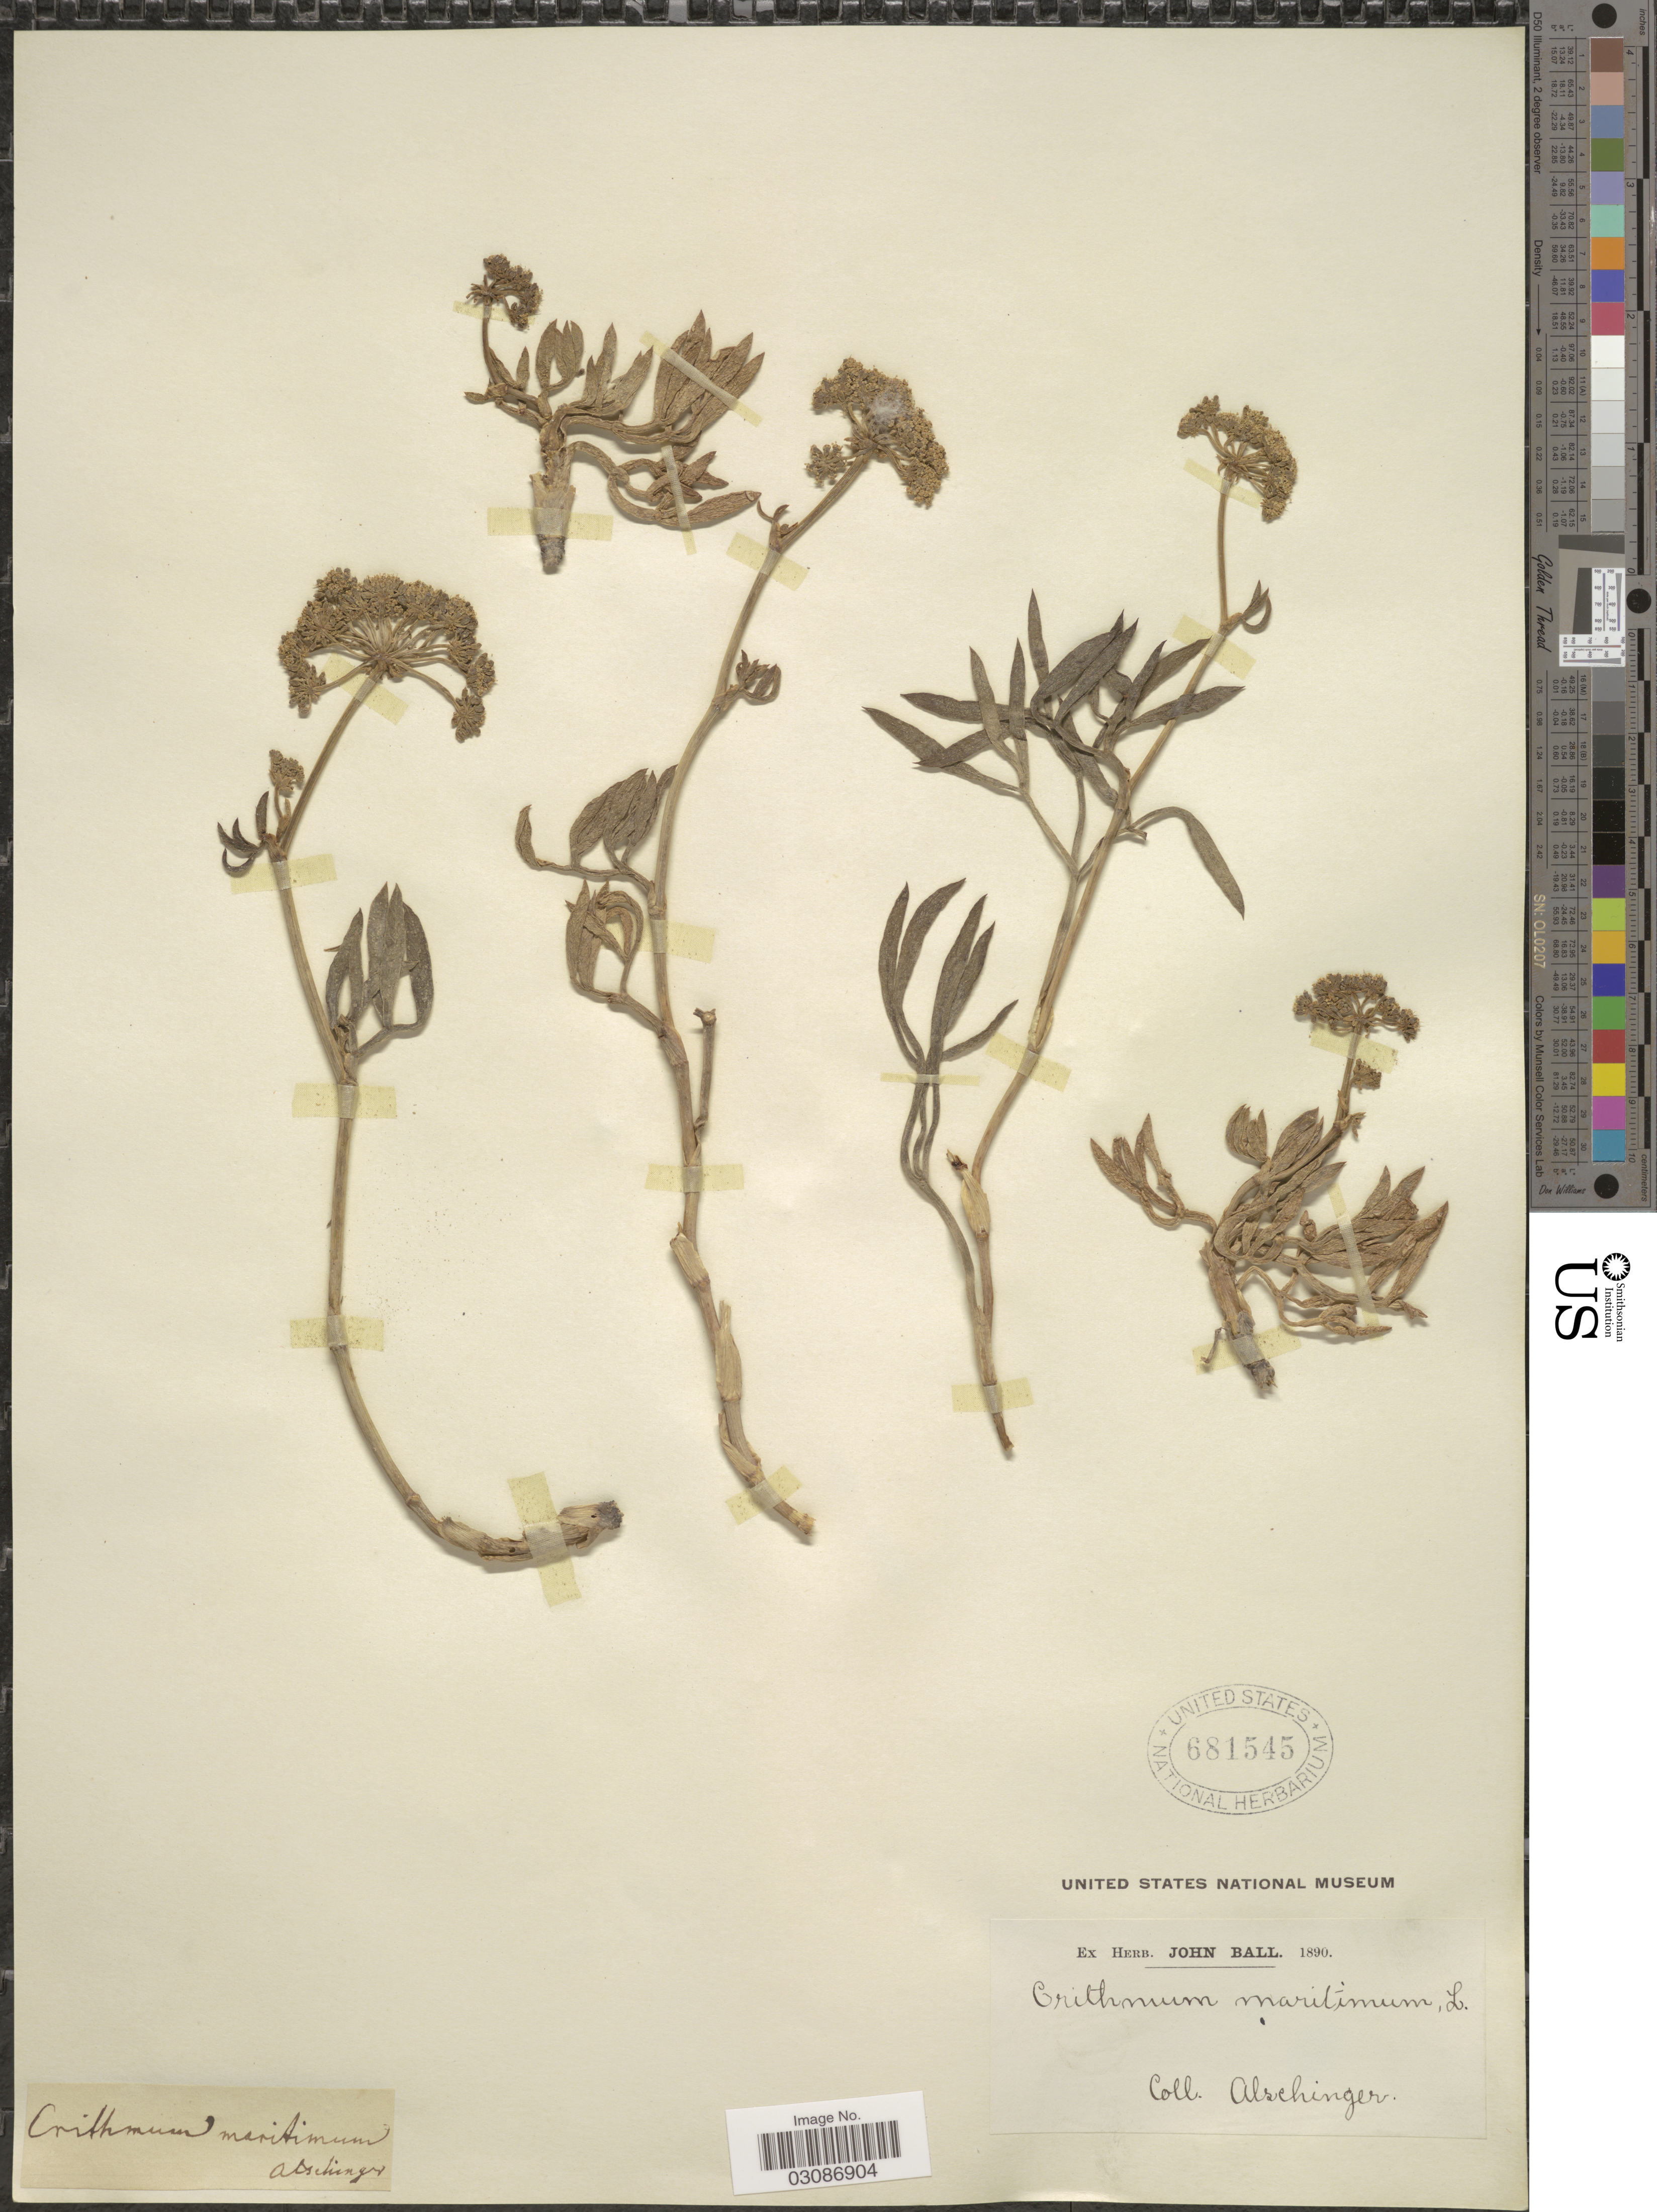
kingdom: Plantae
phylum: Tracheophyta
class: Magnoliopsida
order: Apiales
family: Apiaceae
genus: Crithmum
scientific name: Crithmum maritimum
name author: L.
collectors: Alschinger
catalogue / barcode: US 681545